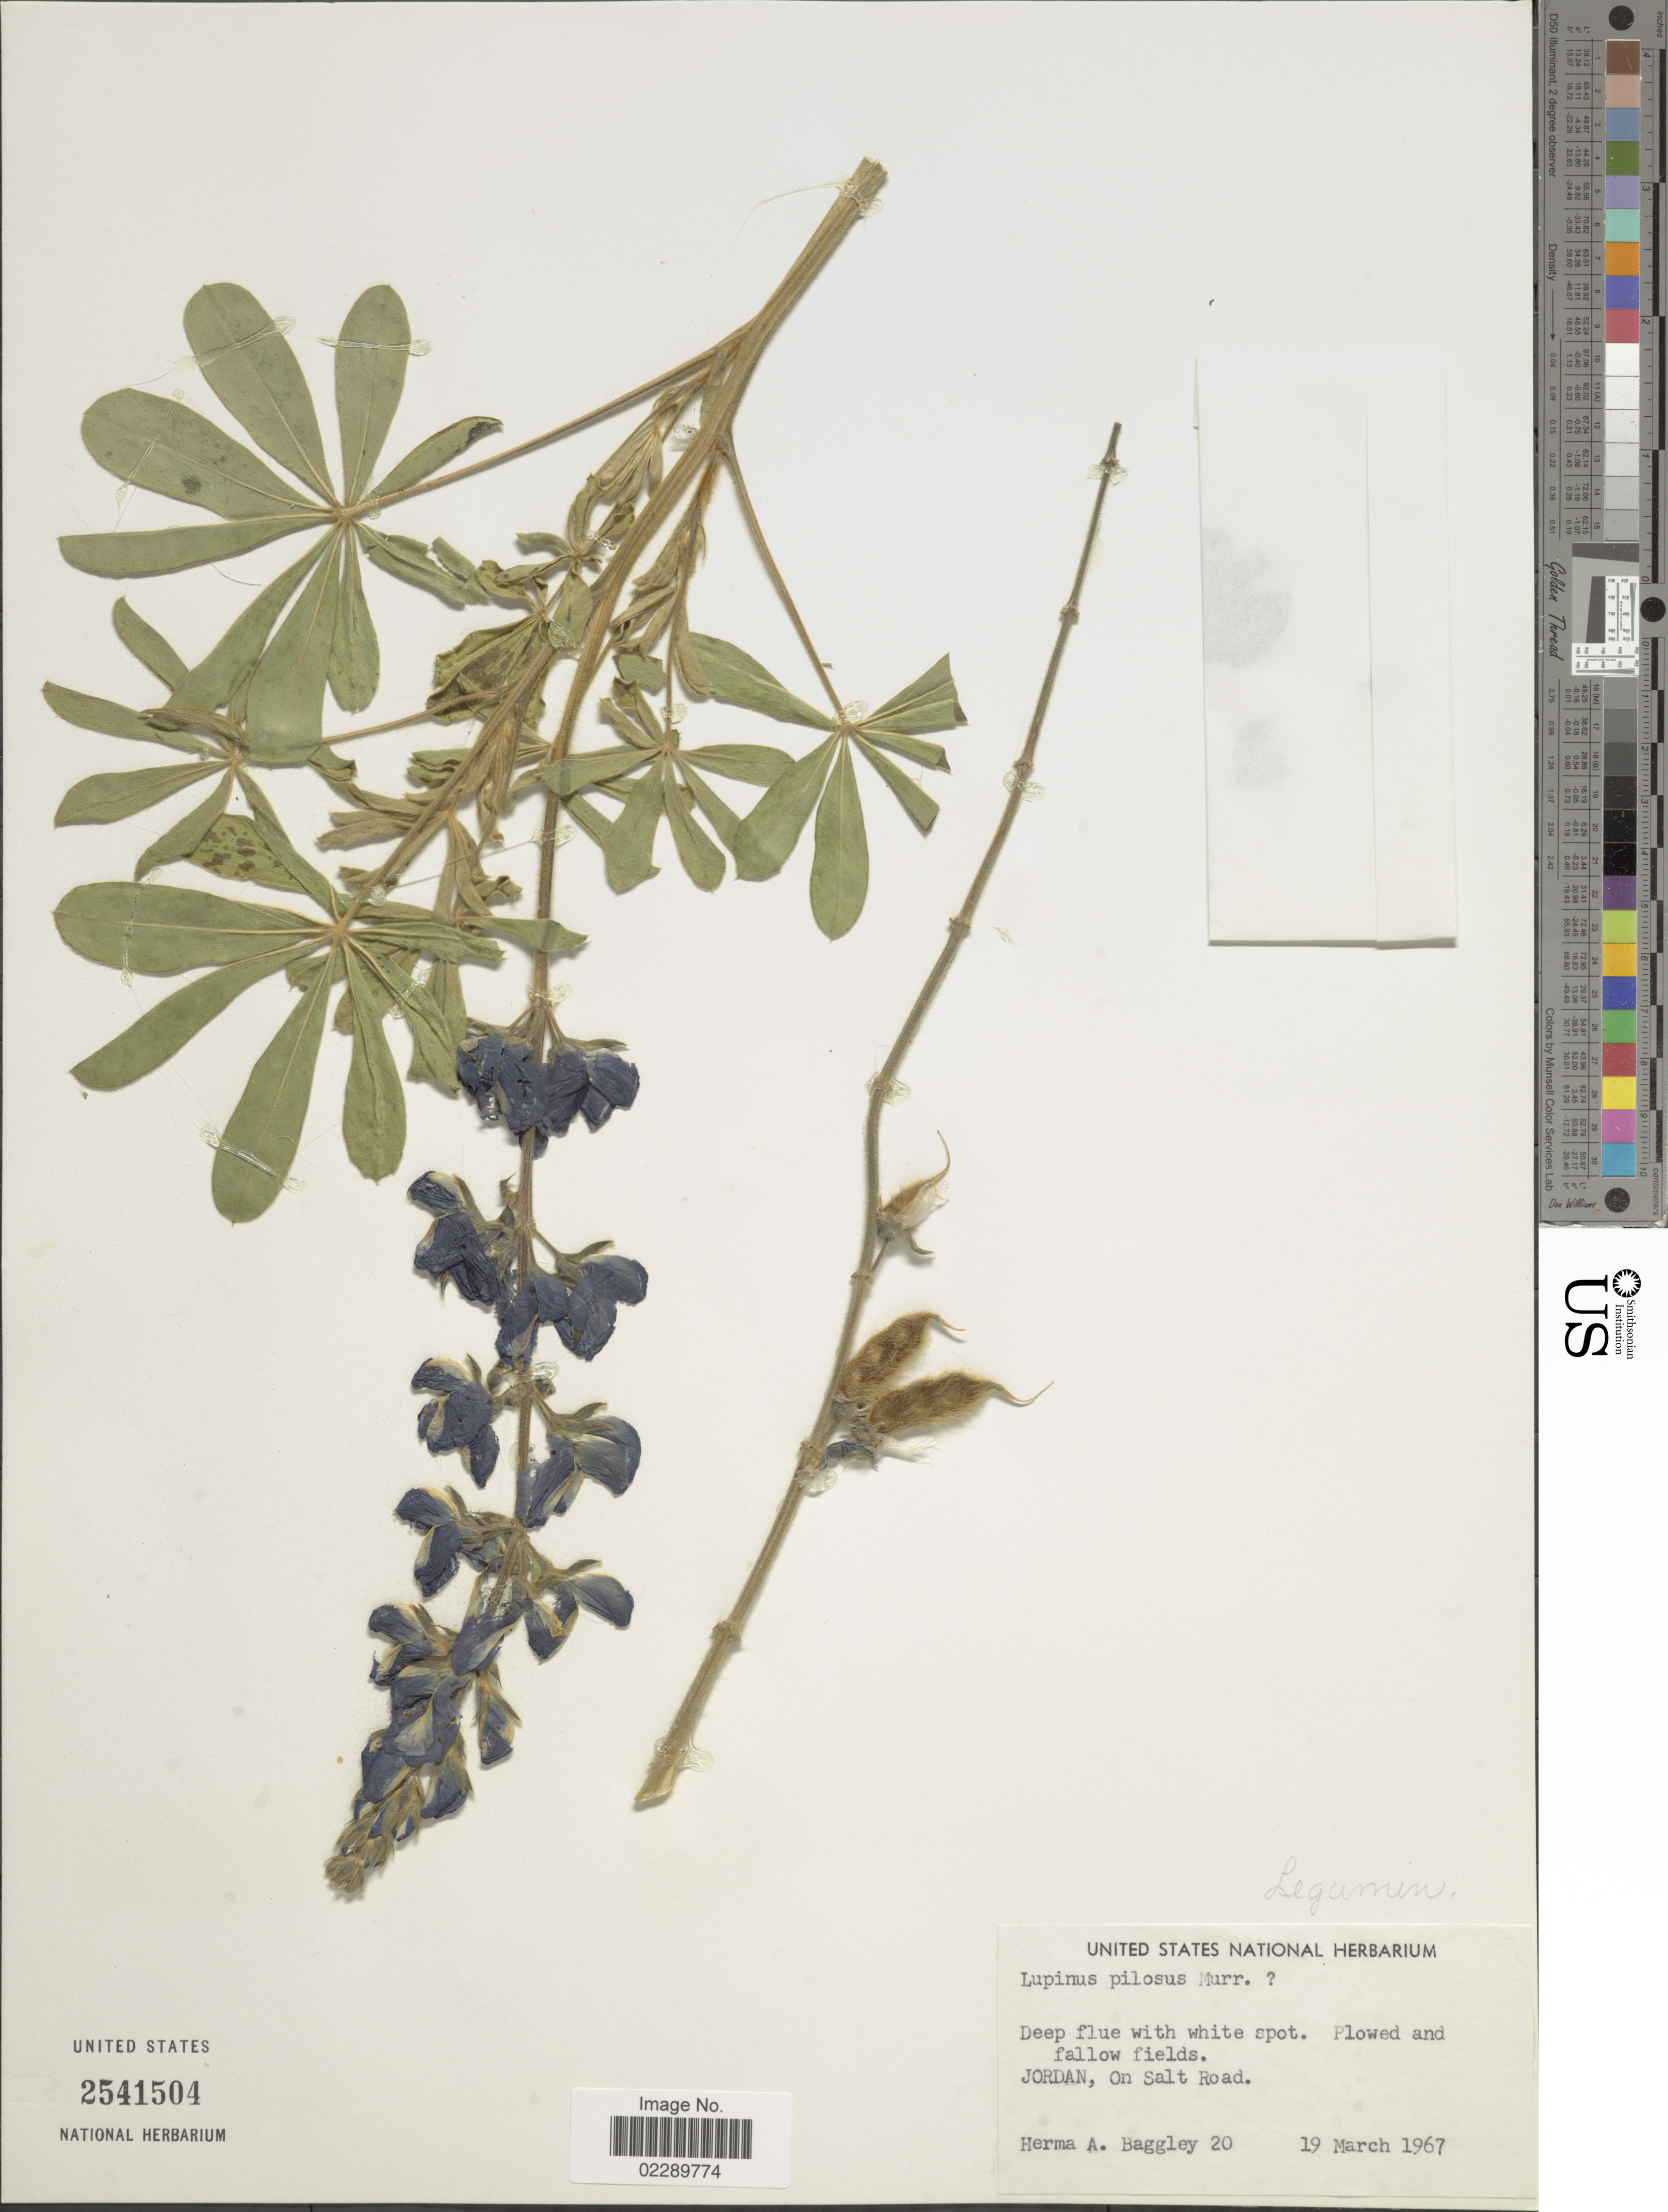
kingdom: Plantae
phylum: Tracheophyta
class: Magnoliopsida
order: Fabales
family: Fabaceae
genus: Lupinus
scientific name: Lupinus pilosus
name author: L.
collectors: H. Baggley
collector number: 20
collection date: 1967-03-19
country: Jordan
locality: Jordan, On Salt Road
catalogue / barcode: US 2541504